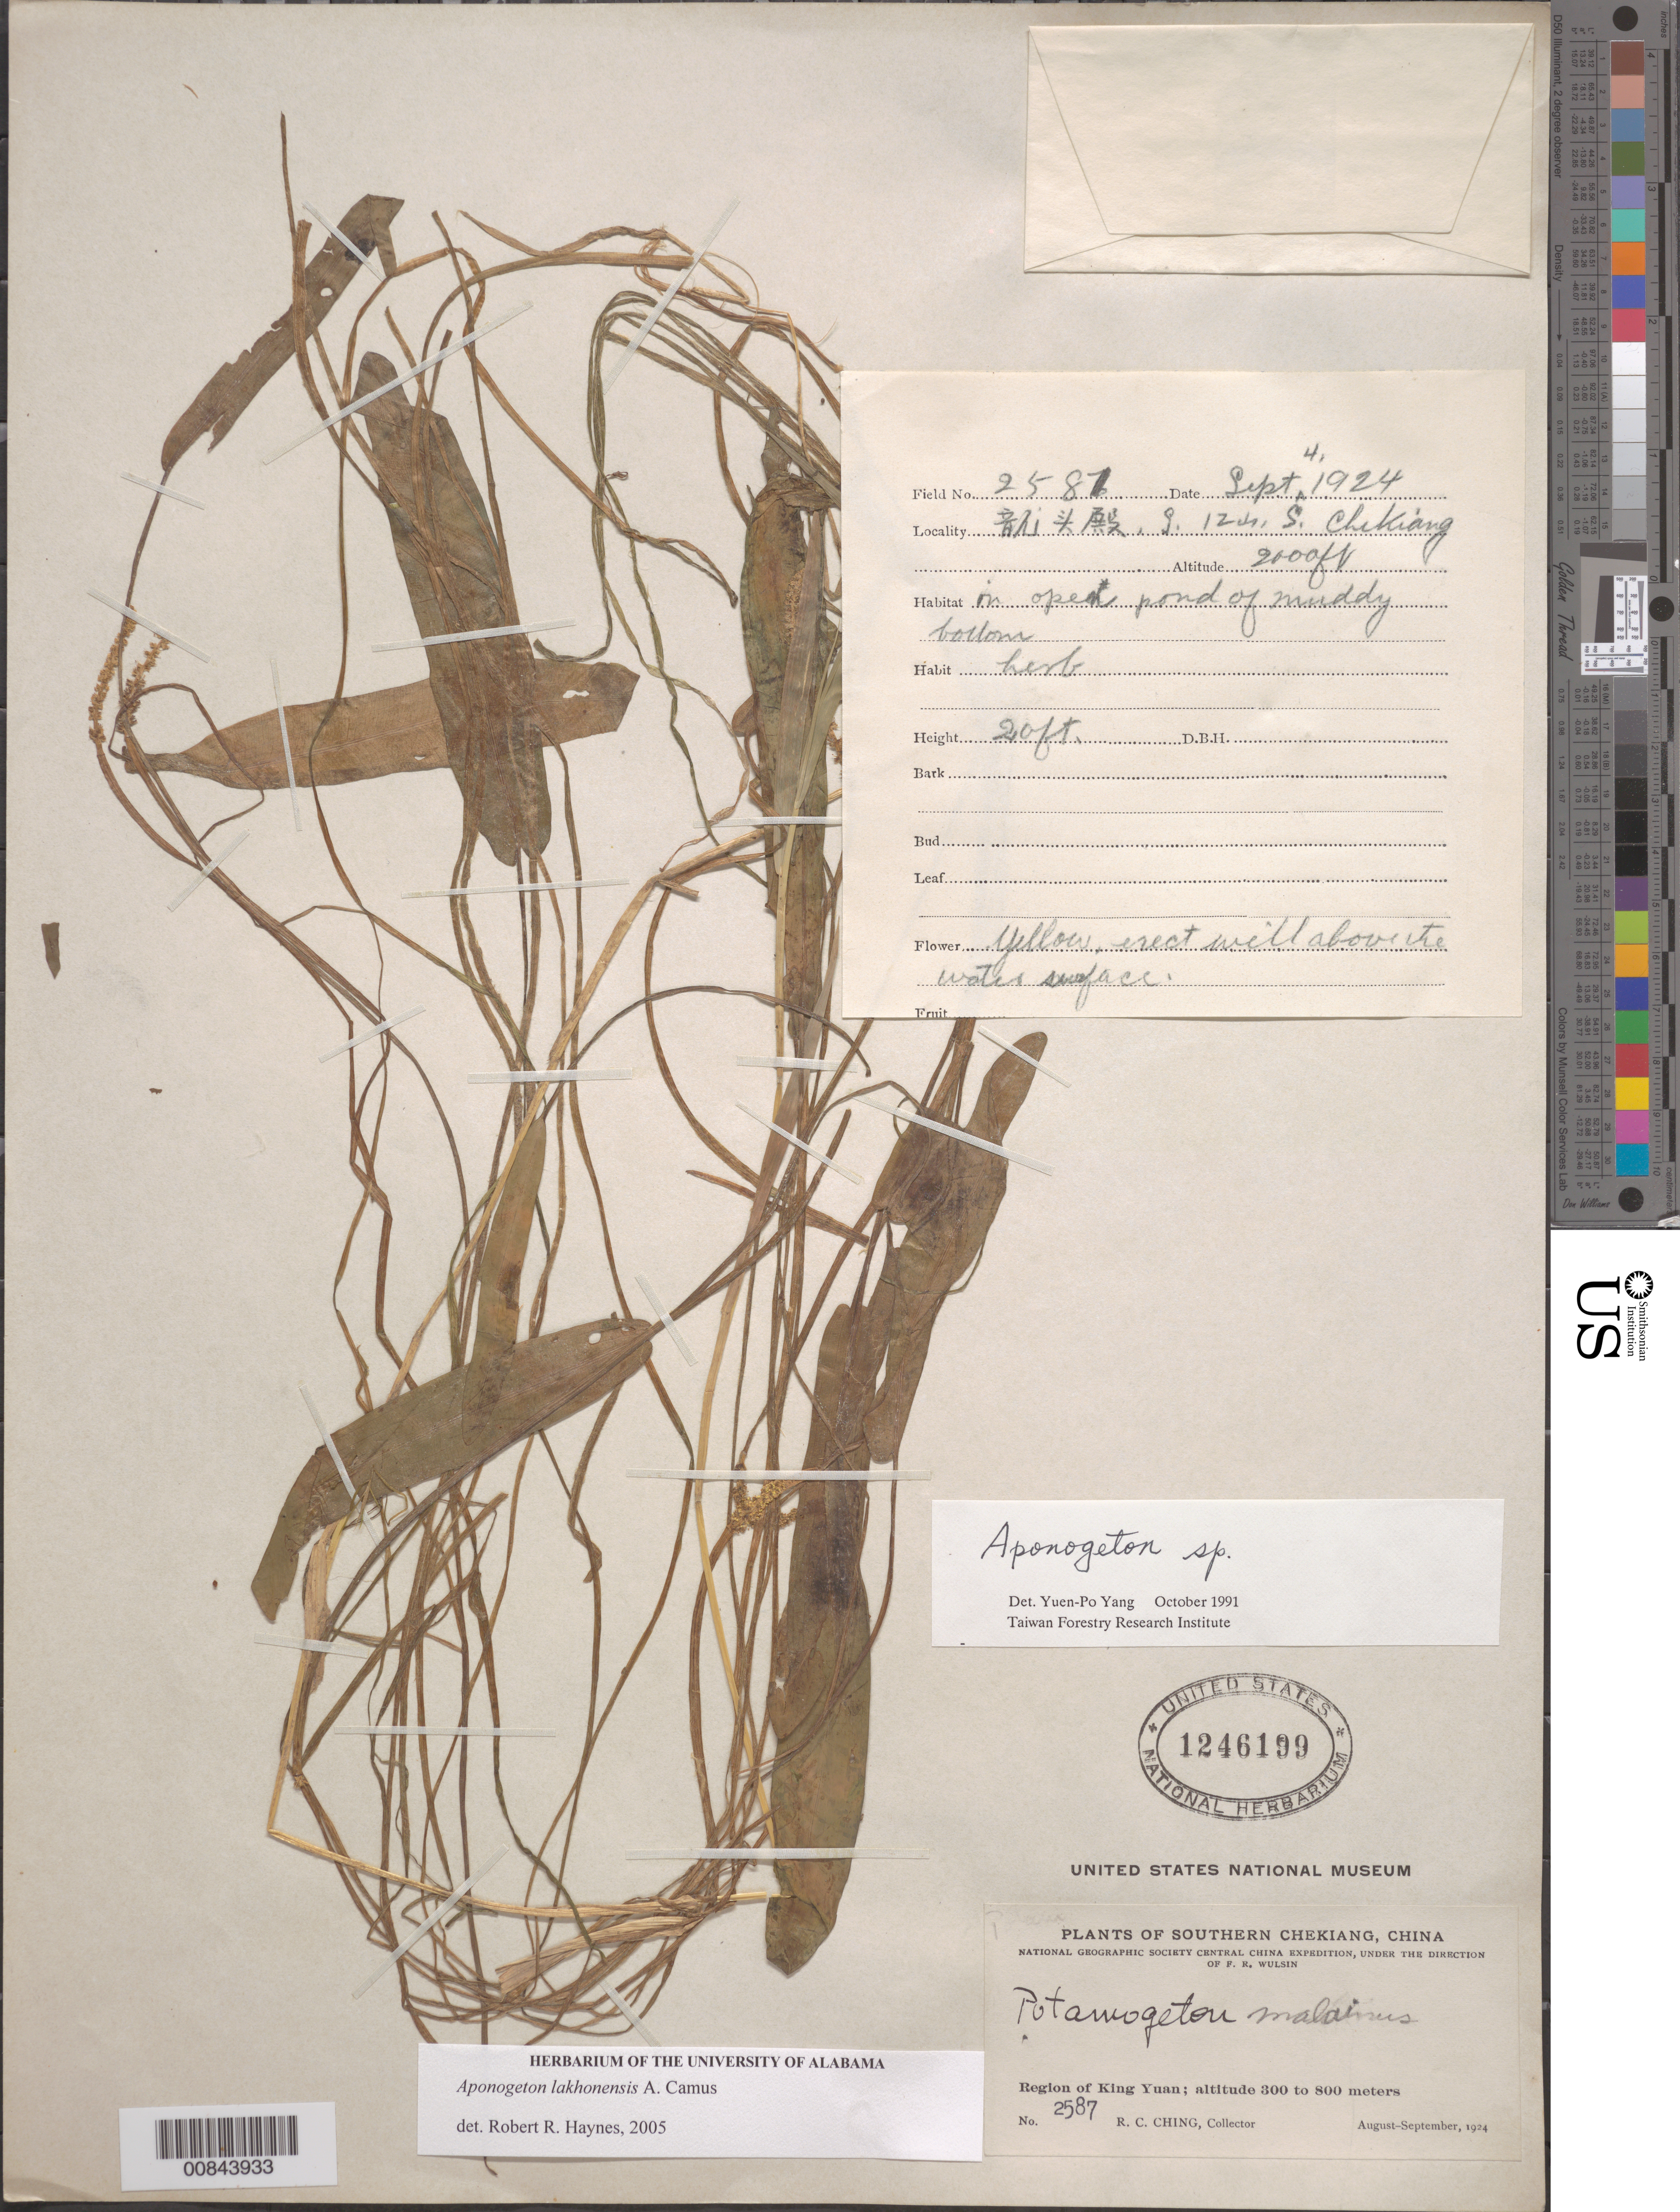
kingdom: Plantae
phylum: Tracheophyta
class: Liliopsida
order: Alismatales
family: Aponogetonaceae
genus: Aponogeton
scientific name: Aponogeton lakhonensis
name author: A. Camus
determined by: Haynes, R. R.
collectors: R. C. Ching et al.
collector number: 2587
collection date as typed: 04 Sep 1924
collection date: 1924-09-04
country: China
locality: S. Chi Kiang, King Yuan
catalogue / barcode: US 1246199